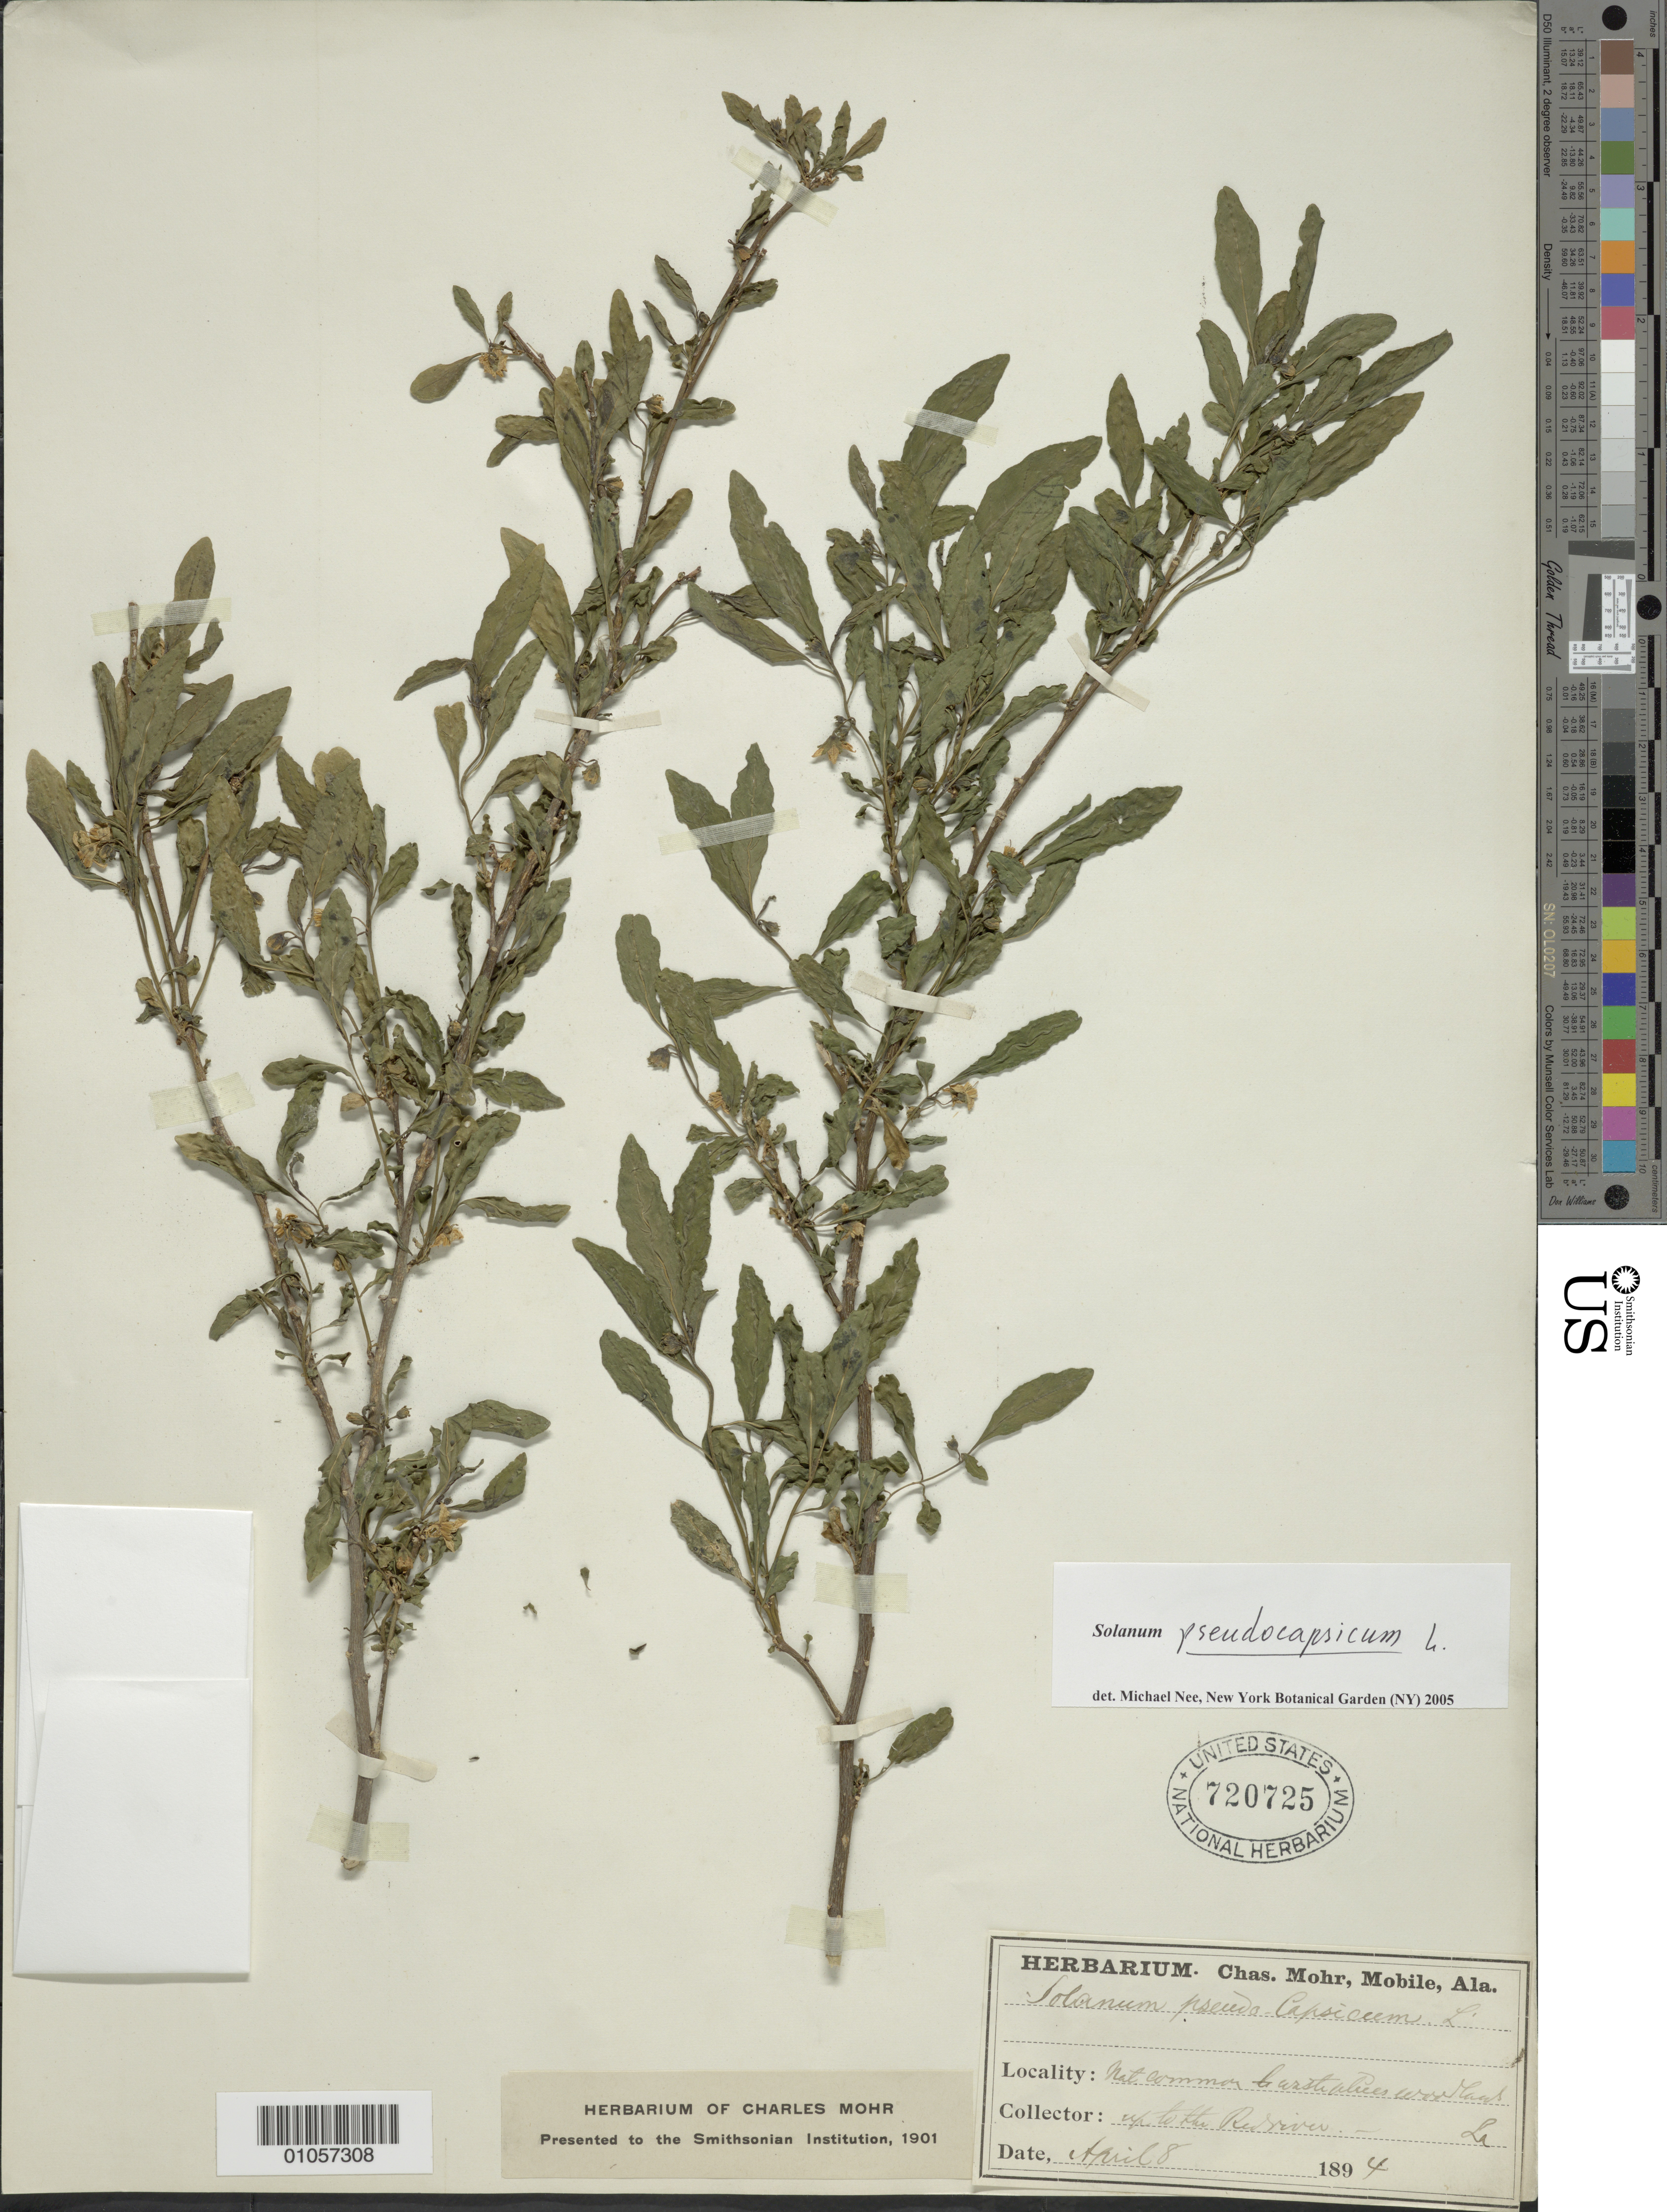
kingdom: Plantae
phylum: Tracheophyta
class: Magnoliopsida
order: Solanales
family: Solanaceae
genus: Solanum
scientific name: Solanum pseudocapsicum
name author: L.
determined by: Nee, Michael H.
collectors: Mohr, C. T. (herbarium)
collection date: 1894-04-08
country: United States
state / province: Louisiana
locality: Red River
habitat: Woodland up to the river. Not common.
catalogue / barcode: US 720725